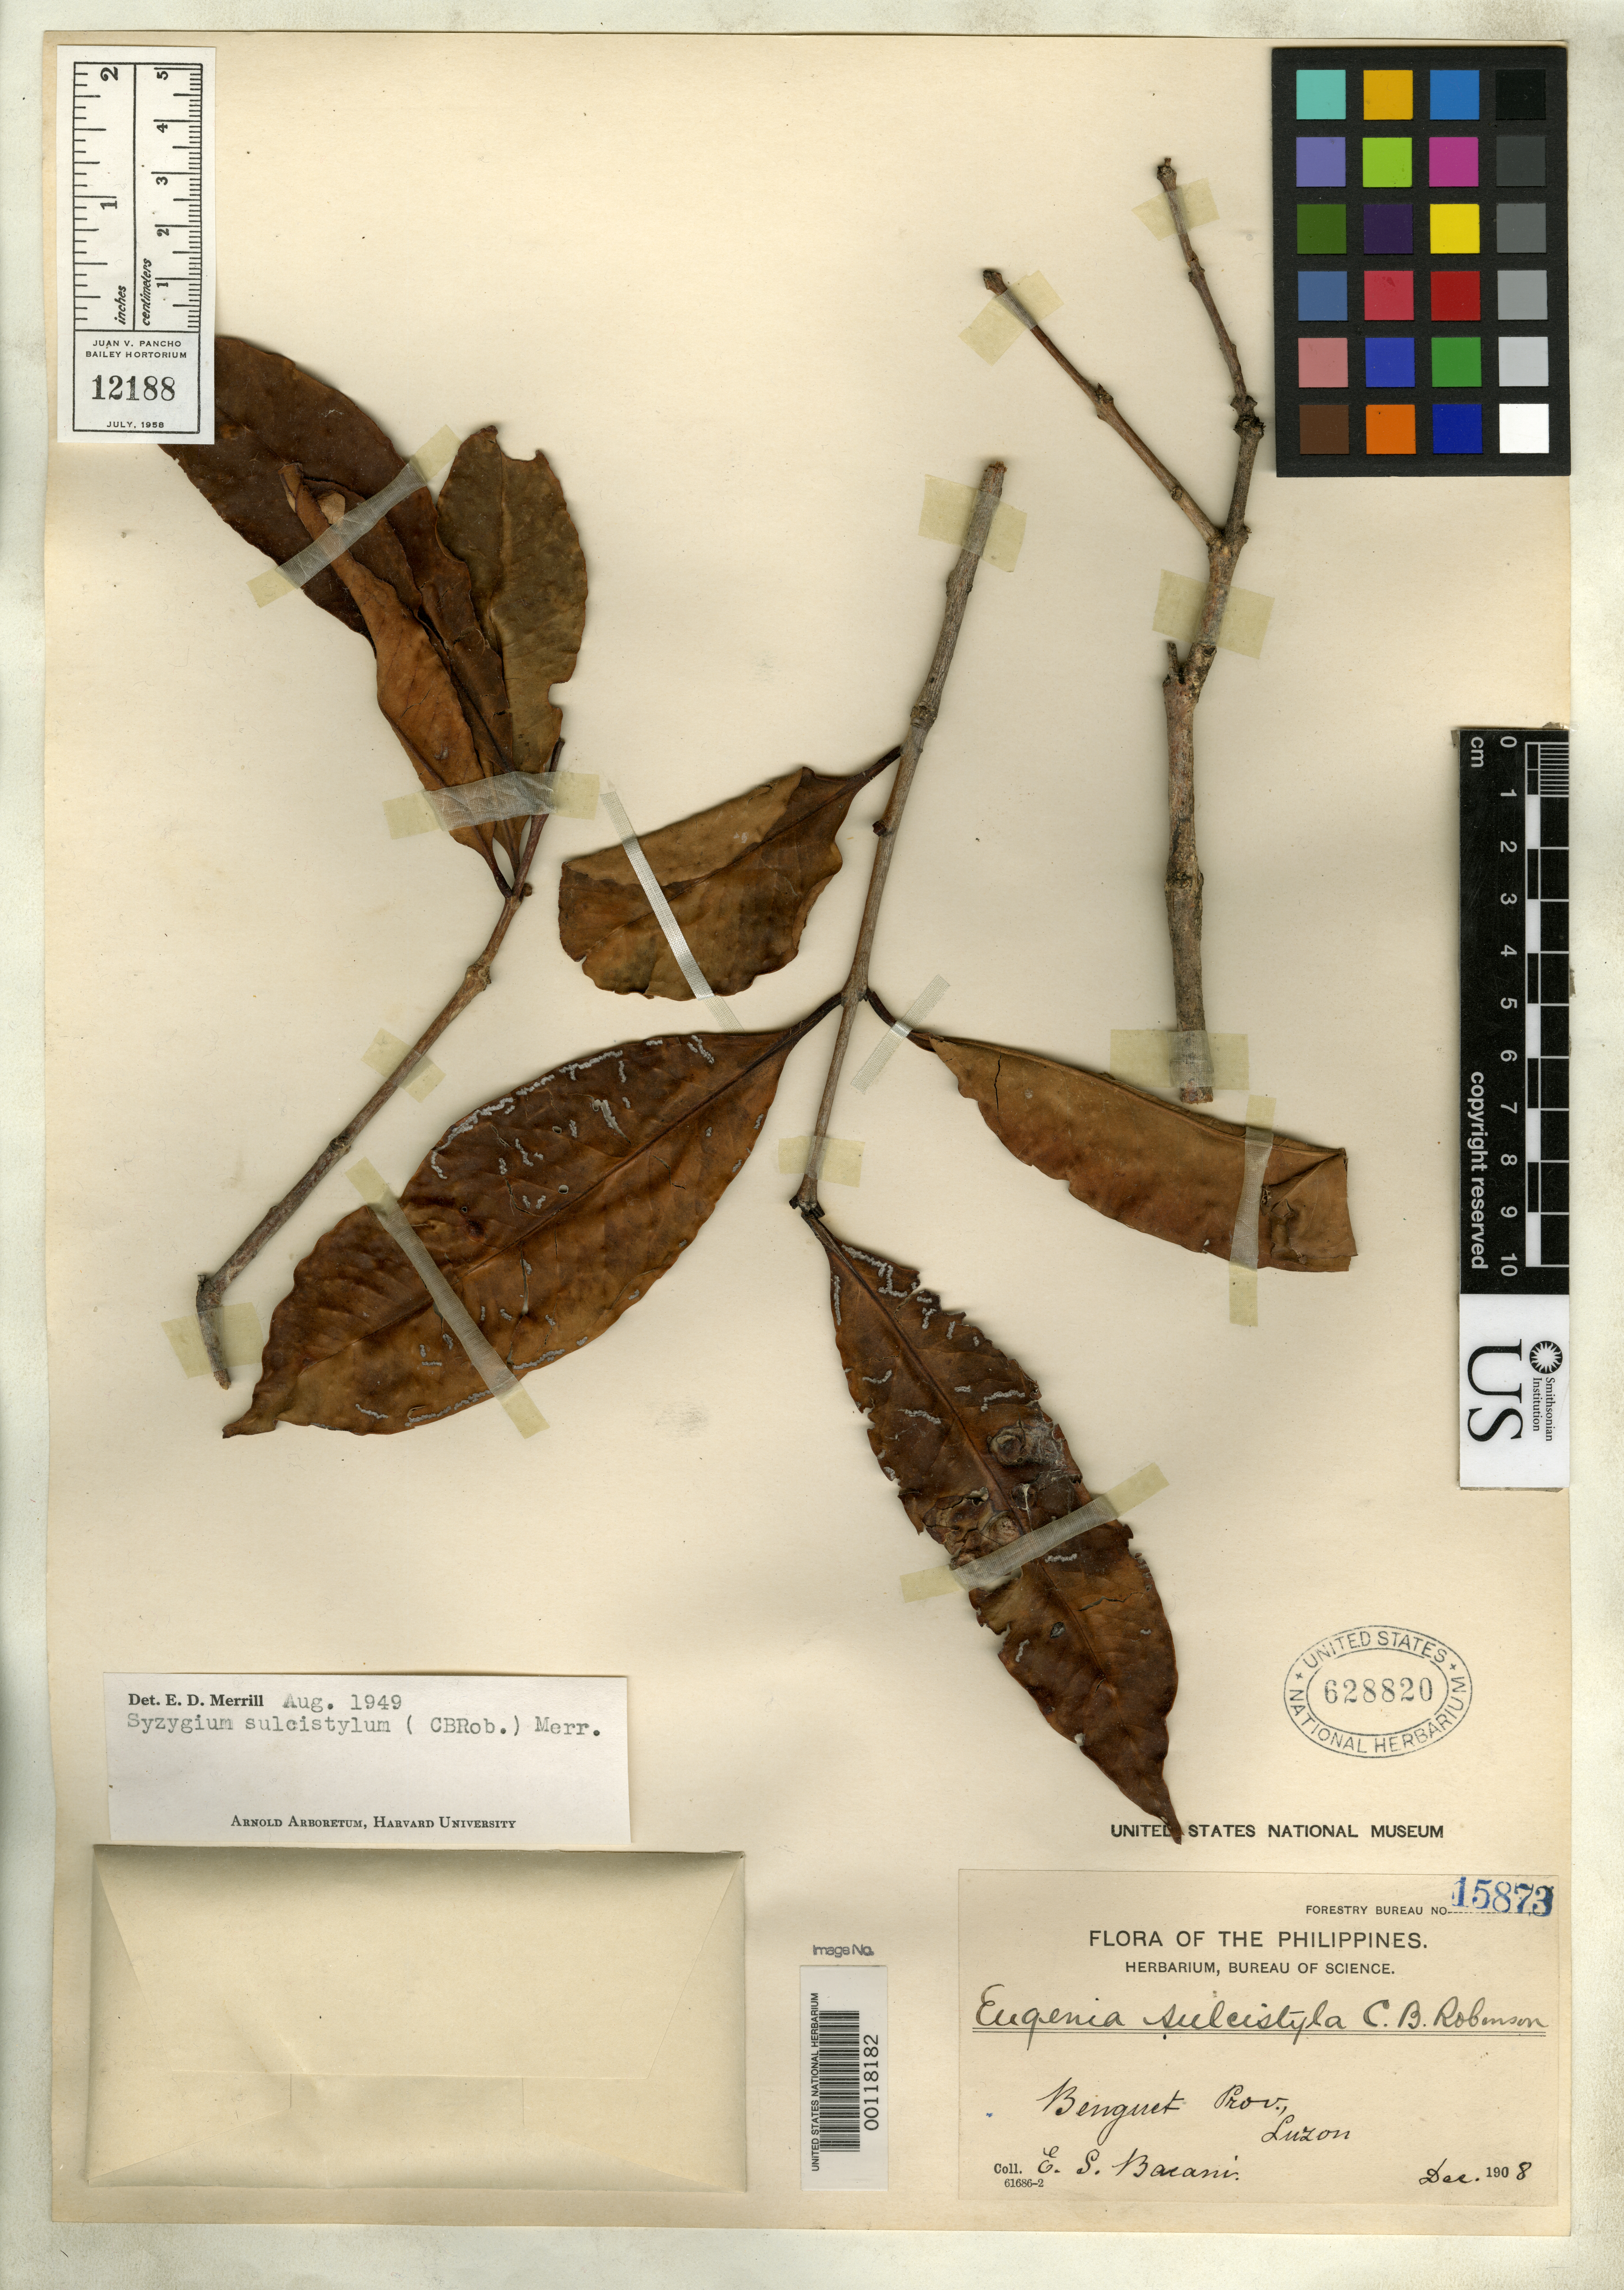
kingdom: Plantae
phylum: Tracheophyta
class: Magnoliopsida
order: Myrtales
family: Myrtaceae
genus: Eugenia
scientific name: Eugenia sulcistyla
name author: C.B. Rob.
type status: Isotype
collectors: E. Bacani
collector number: Bur. Sci. 15873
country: Philippines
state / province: Cordillera (Administrative Region)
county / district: Benguet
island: Luzon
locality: Losod.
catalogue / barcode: US 628820